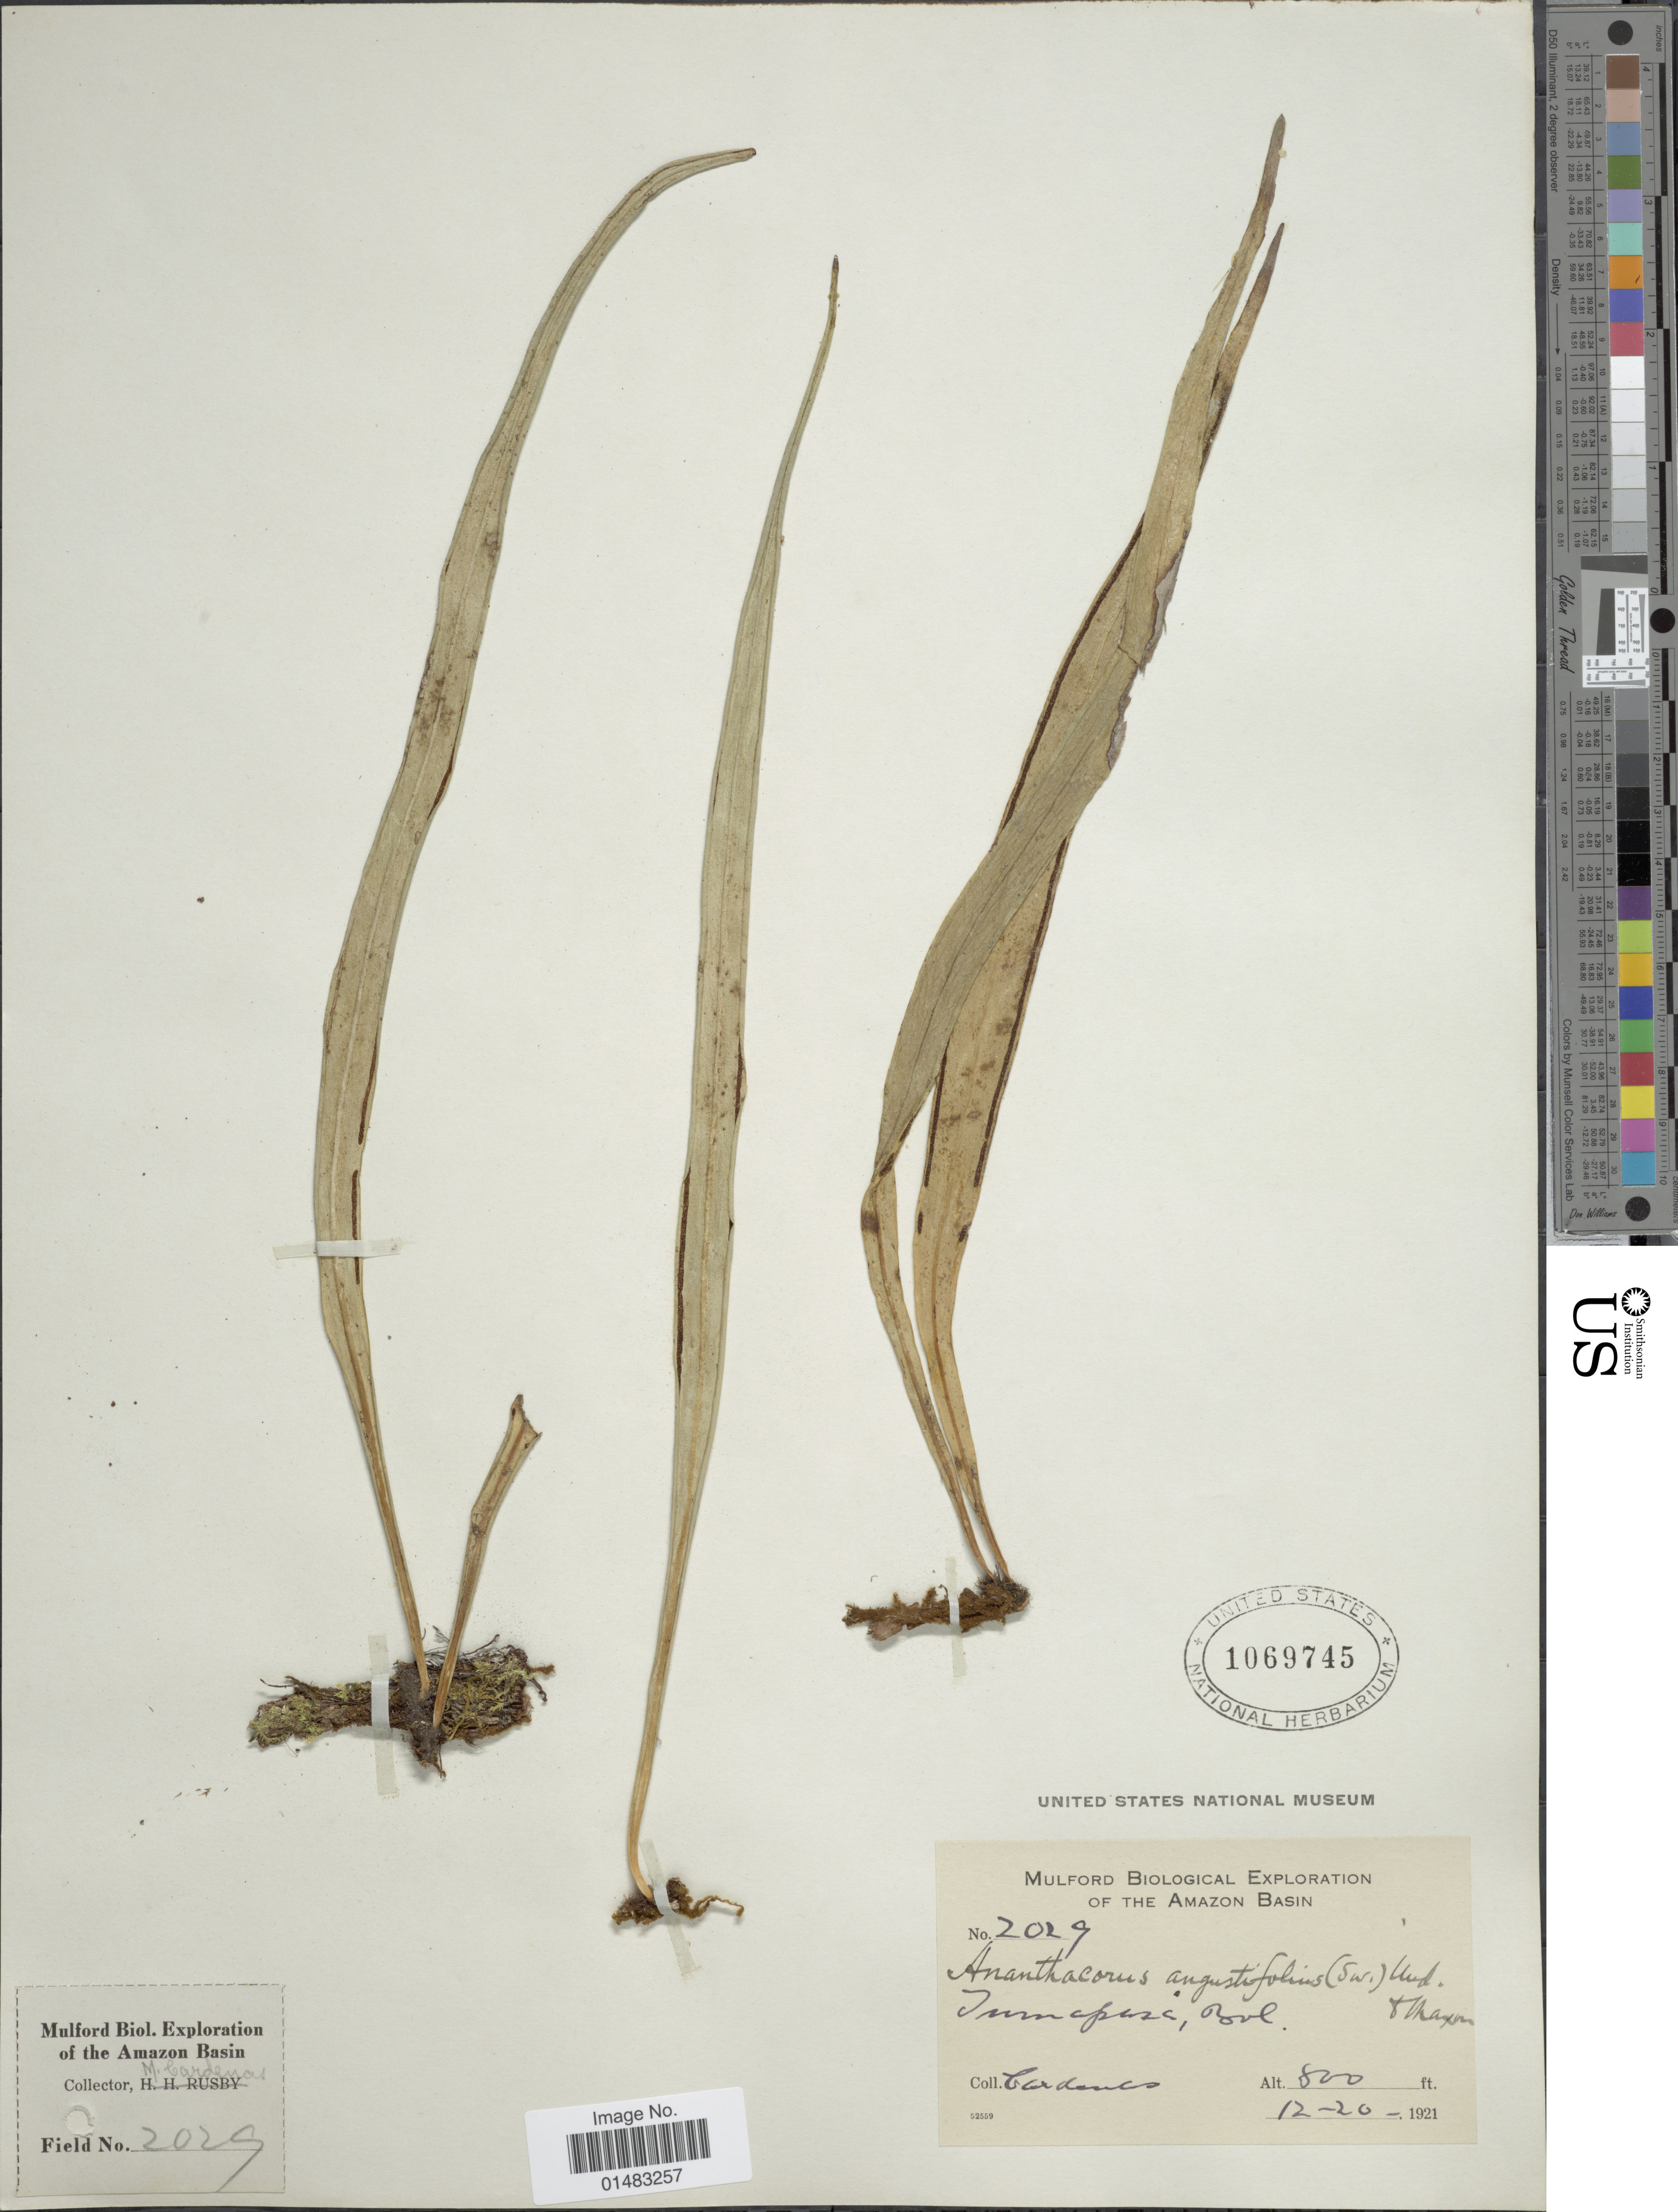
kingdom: Plantae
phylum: Tracheophyta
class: Polypodiopsida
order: Polypodiales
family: Pteridaceae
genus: Ananthacorus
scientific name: Ananthacorus angustifolius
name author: (Sw.) Underw. & Maxon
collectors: M. Cárdenas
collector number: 2029*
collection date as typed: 12-20-1921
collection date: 1921-12-20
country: Bolivia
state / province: La Paz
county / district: Iturralde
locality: Tumupasa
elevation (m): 244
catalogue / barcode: US 1069745